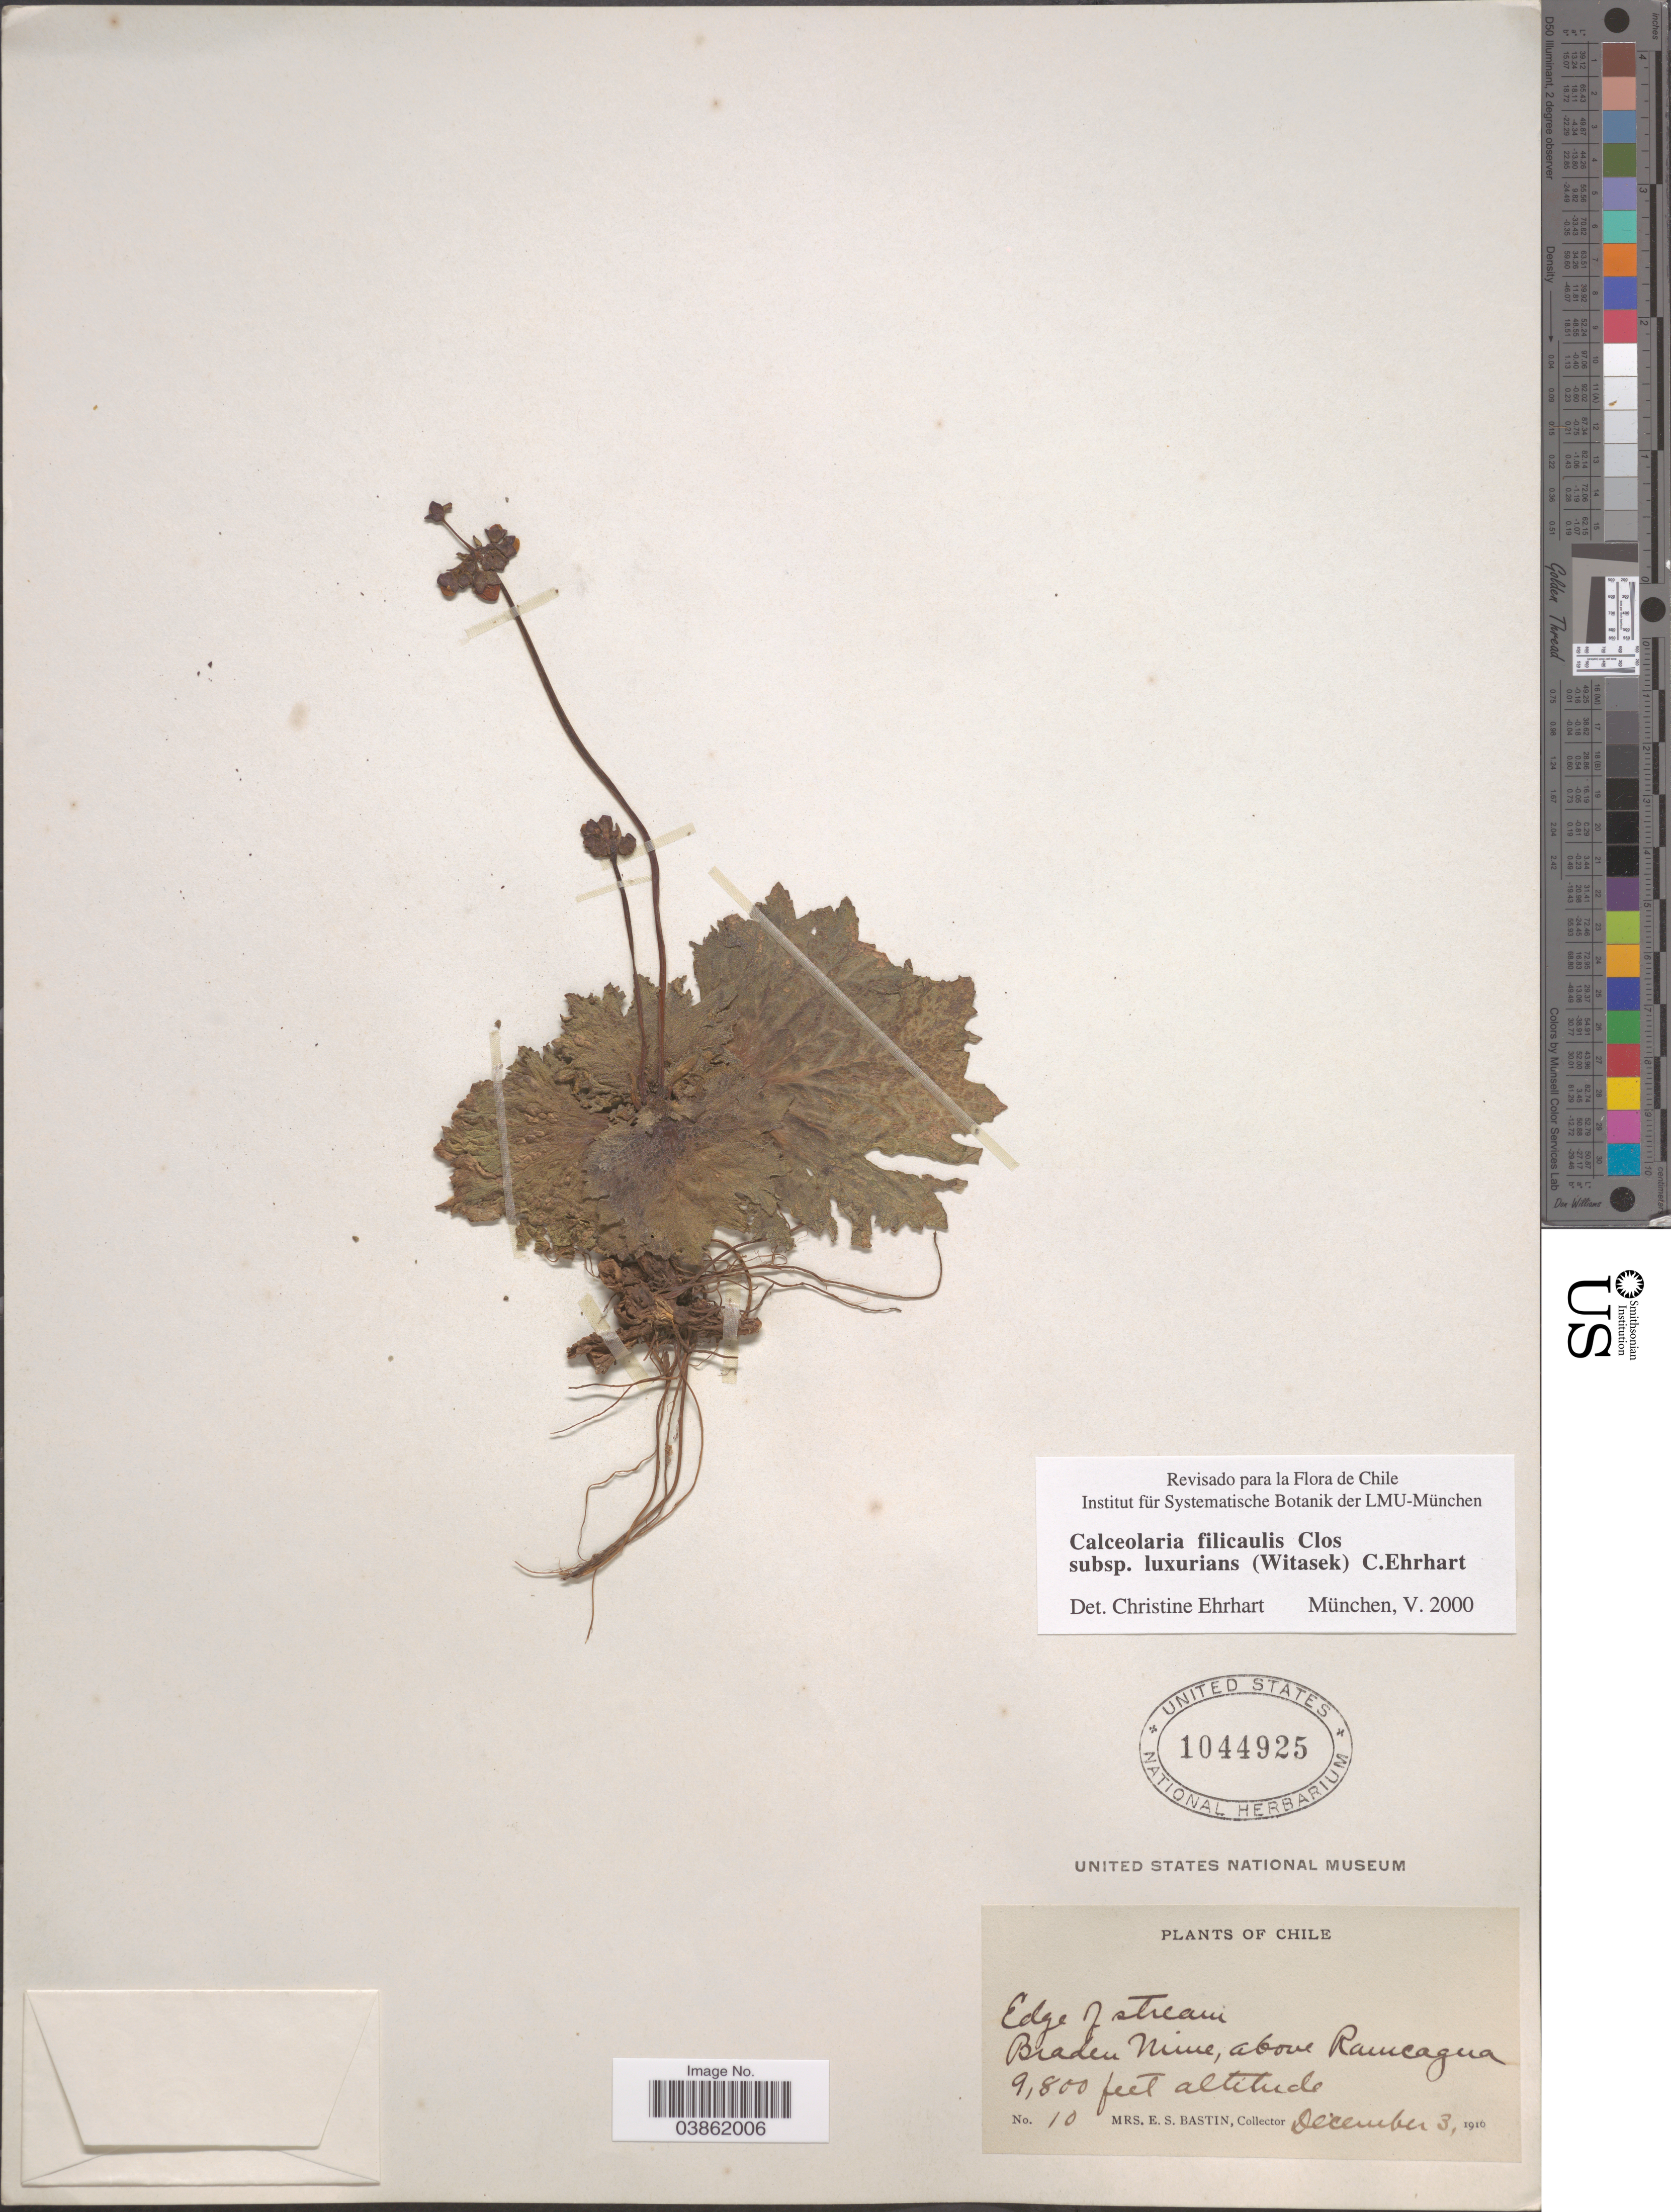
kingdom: Plantae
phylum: Tracheophyta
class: Magnoliopsida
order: Lamiales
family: Calceolariaceae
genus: Calceolaria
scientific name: Calceolaria filicaulis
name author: Clos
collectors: E. Bastin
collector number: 10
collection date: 1916-12-03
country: Chile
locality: Braden Mine above Ramcagua.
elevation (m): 2987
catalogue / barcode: US 1044925